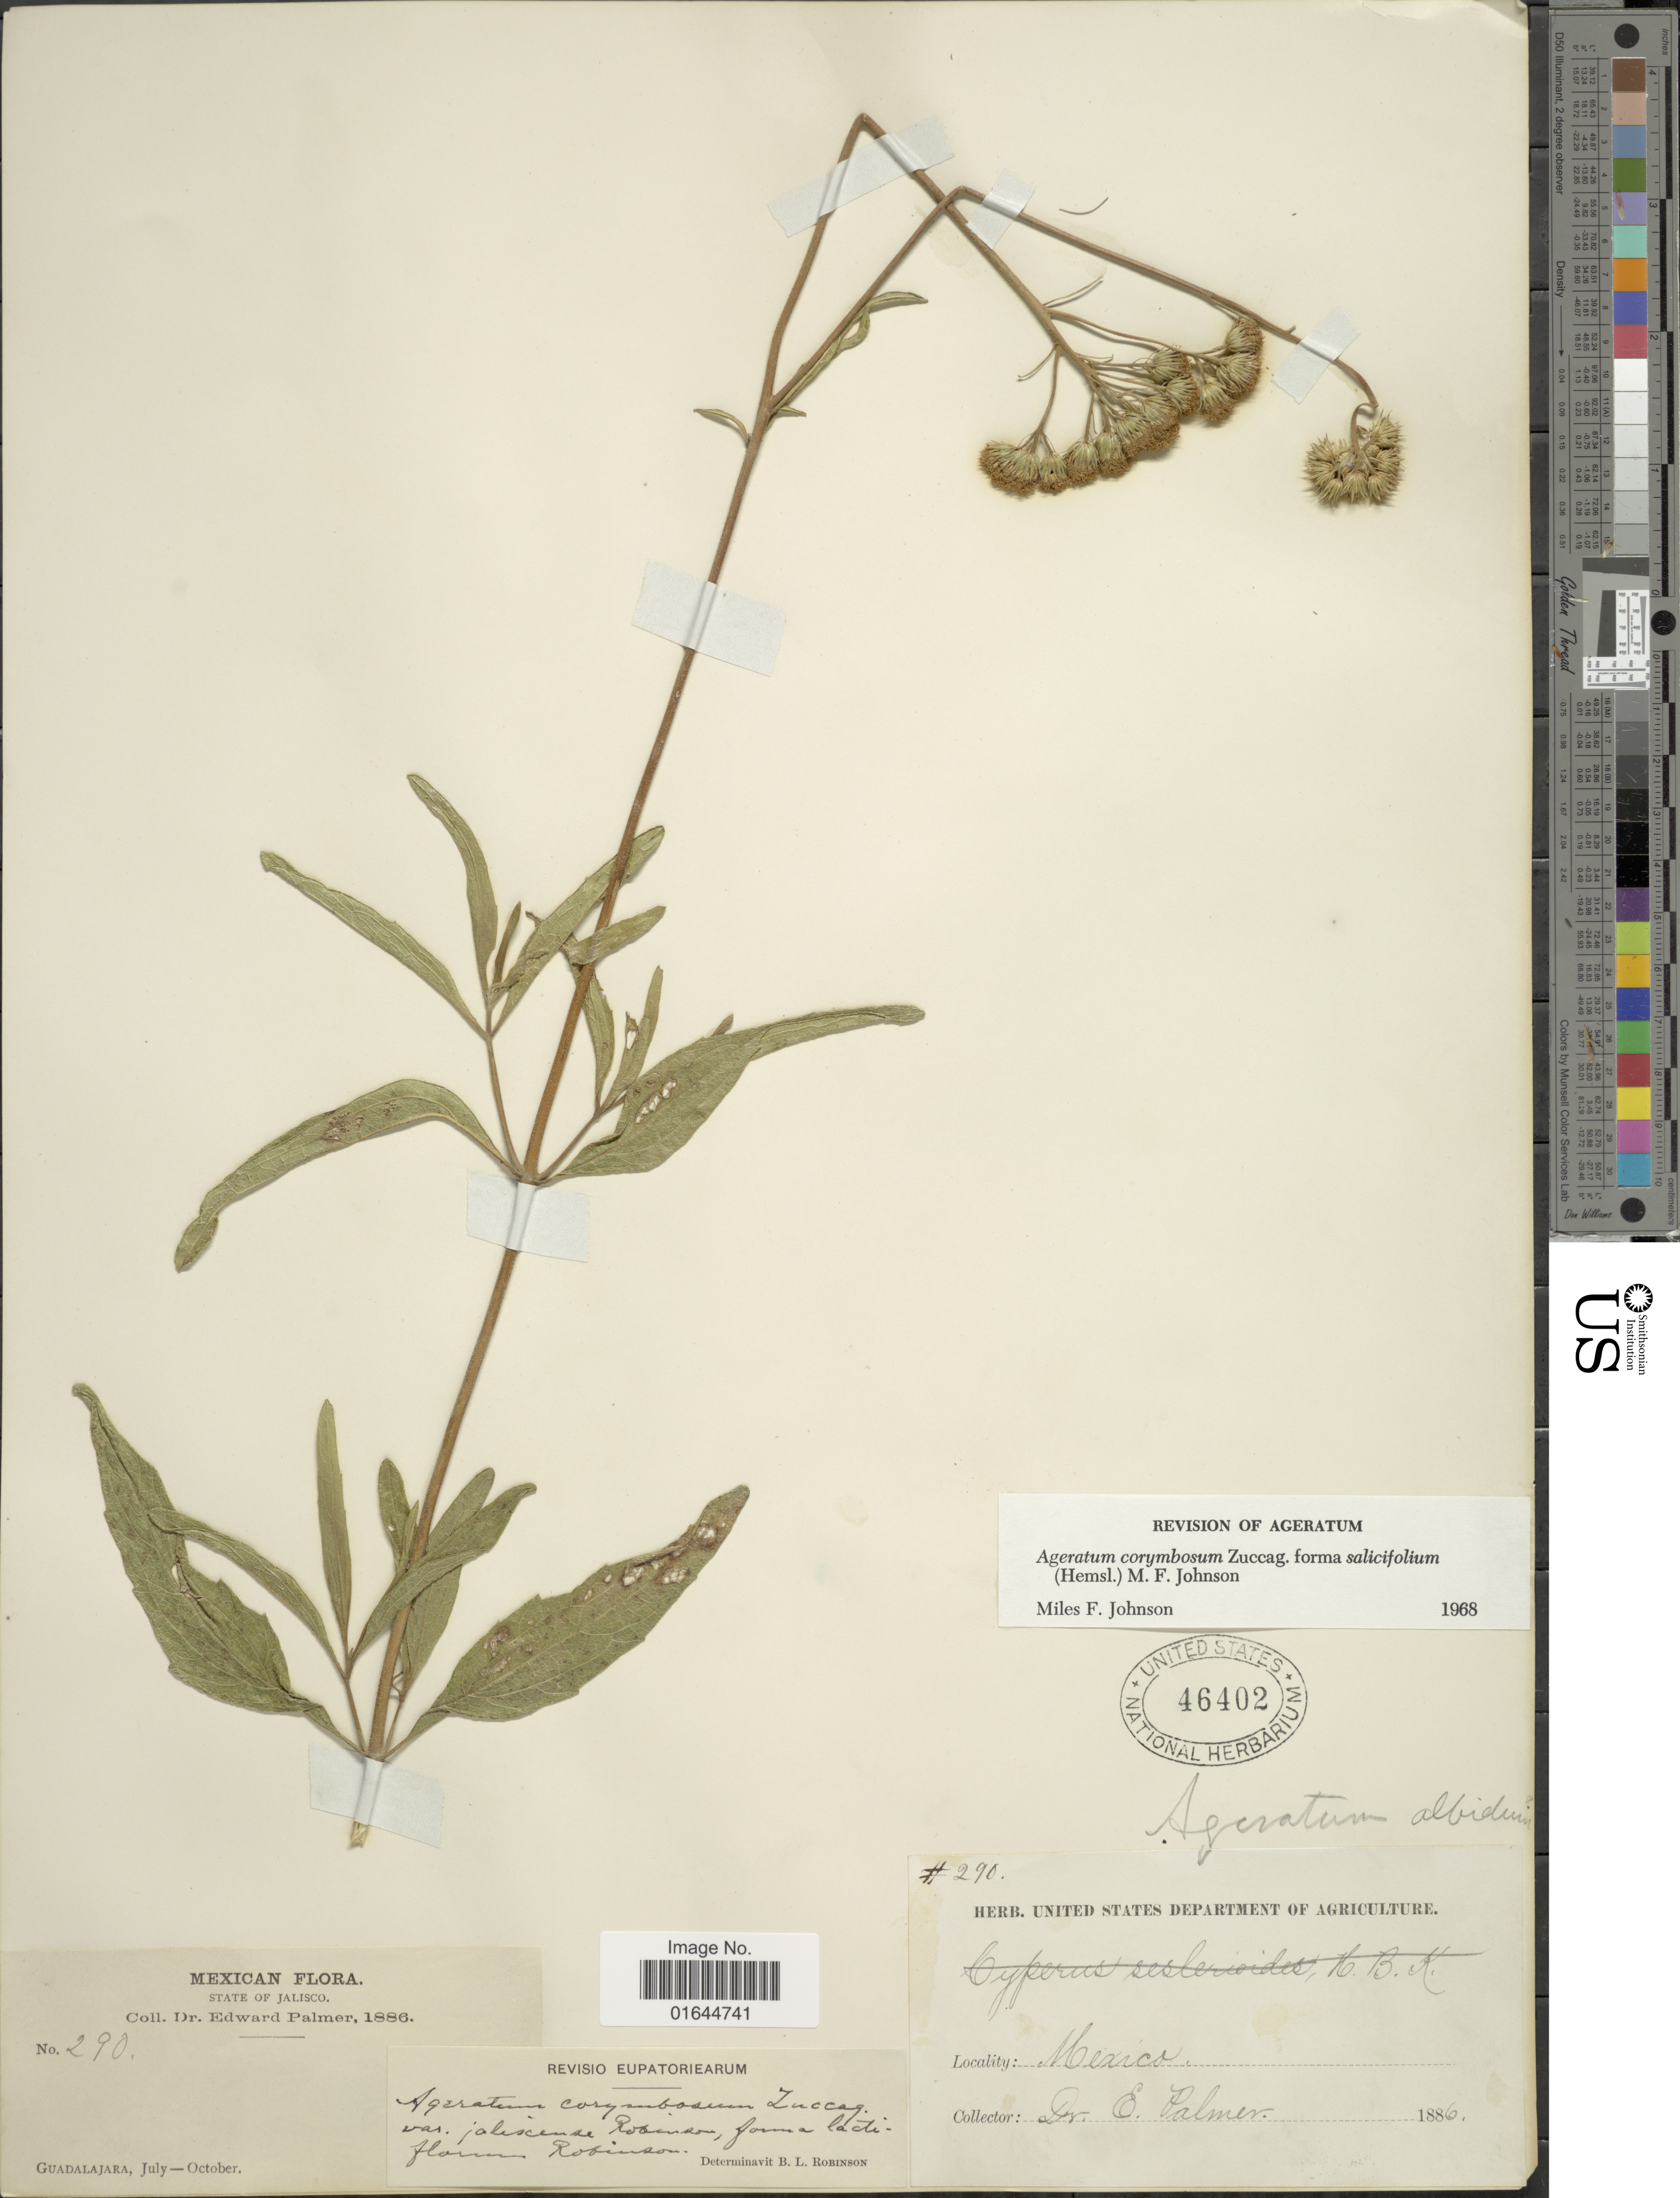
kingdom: Plantae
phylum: Tracheophyta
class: Magnoliopsida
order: Asterales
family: Asteraceae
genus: Ageratum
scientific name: Ageratum corymbosum f. salicifolium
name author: (Hemsl.) M.F. Johnson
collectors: E. Palmer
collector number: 290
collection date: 1886-07/1886-10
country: Mexico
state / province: Jalisco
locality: Mexican, State of Jalisco, Guadalajara.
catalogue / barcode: US 46402